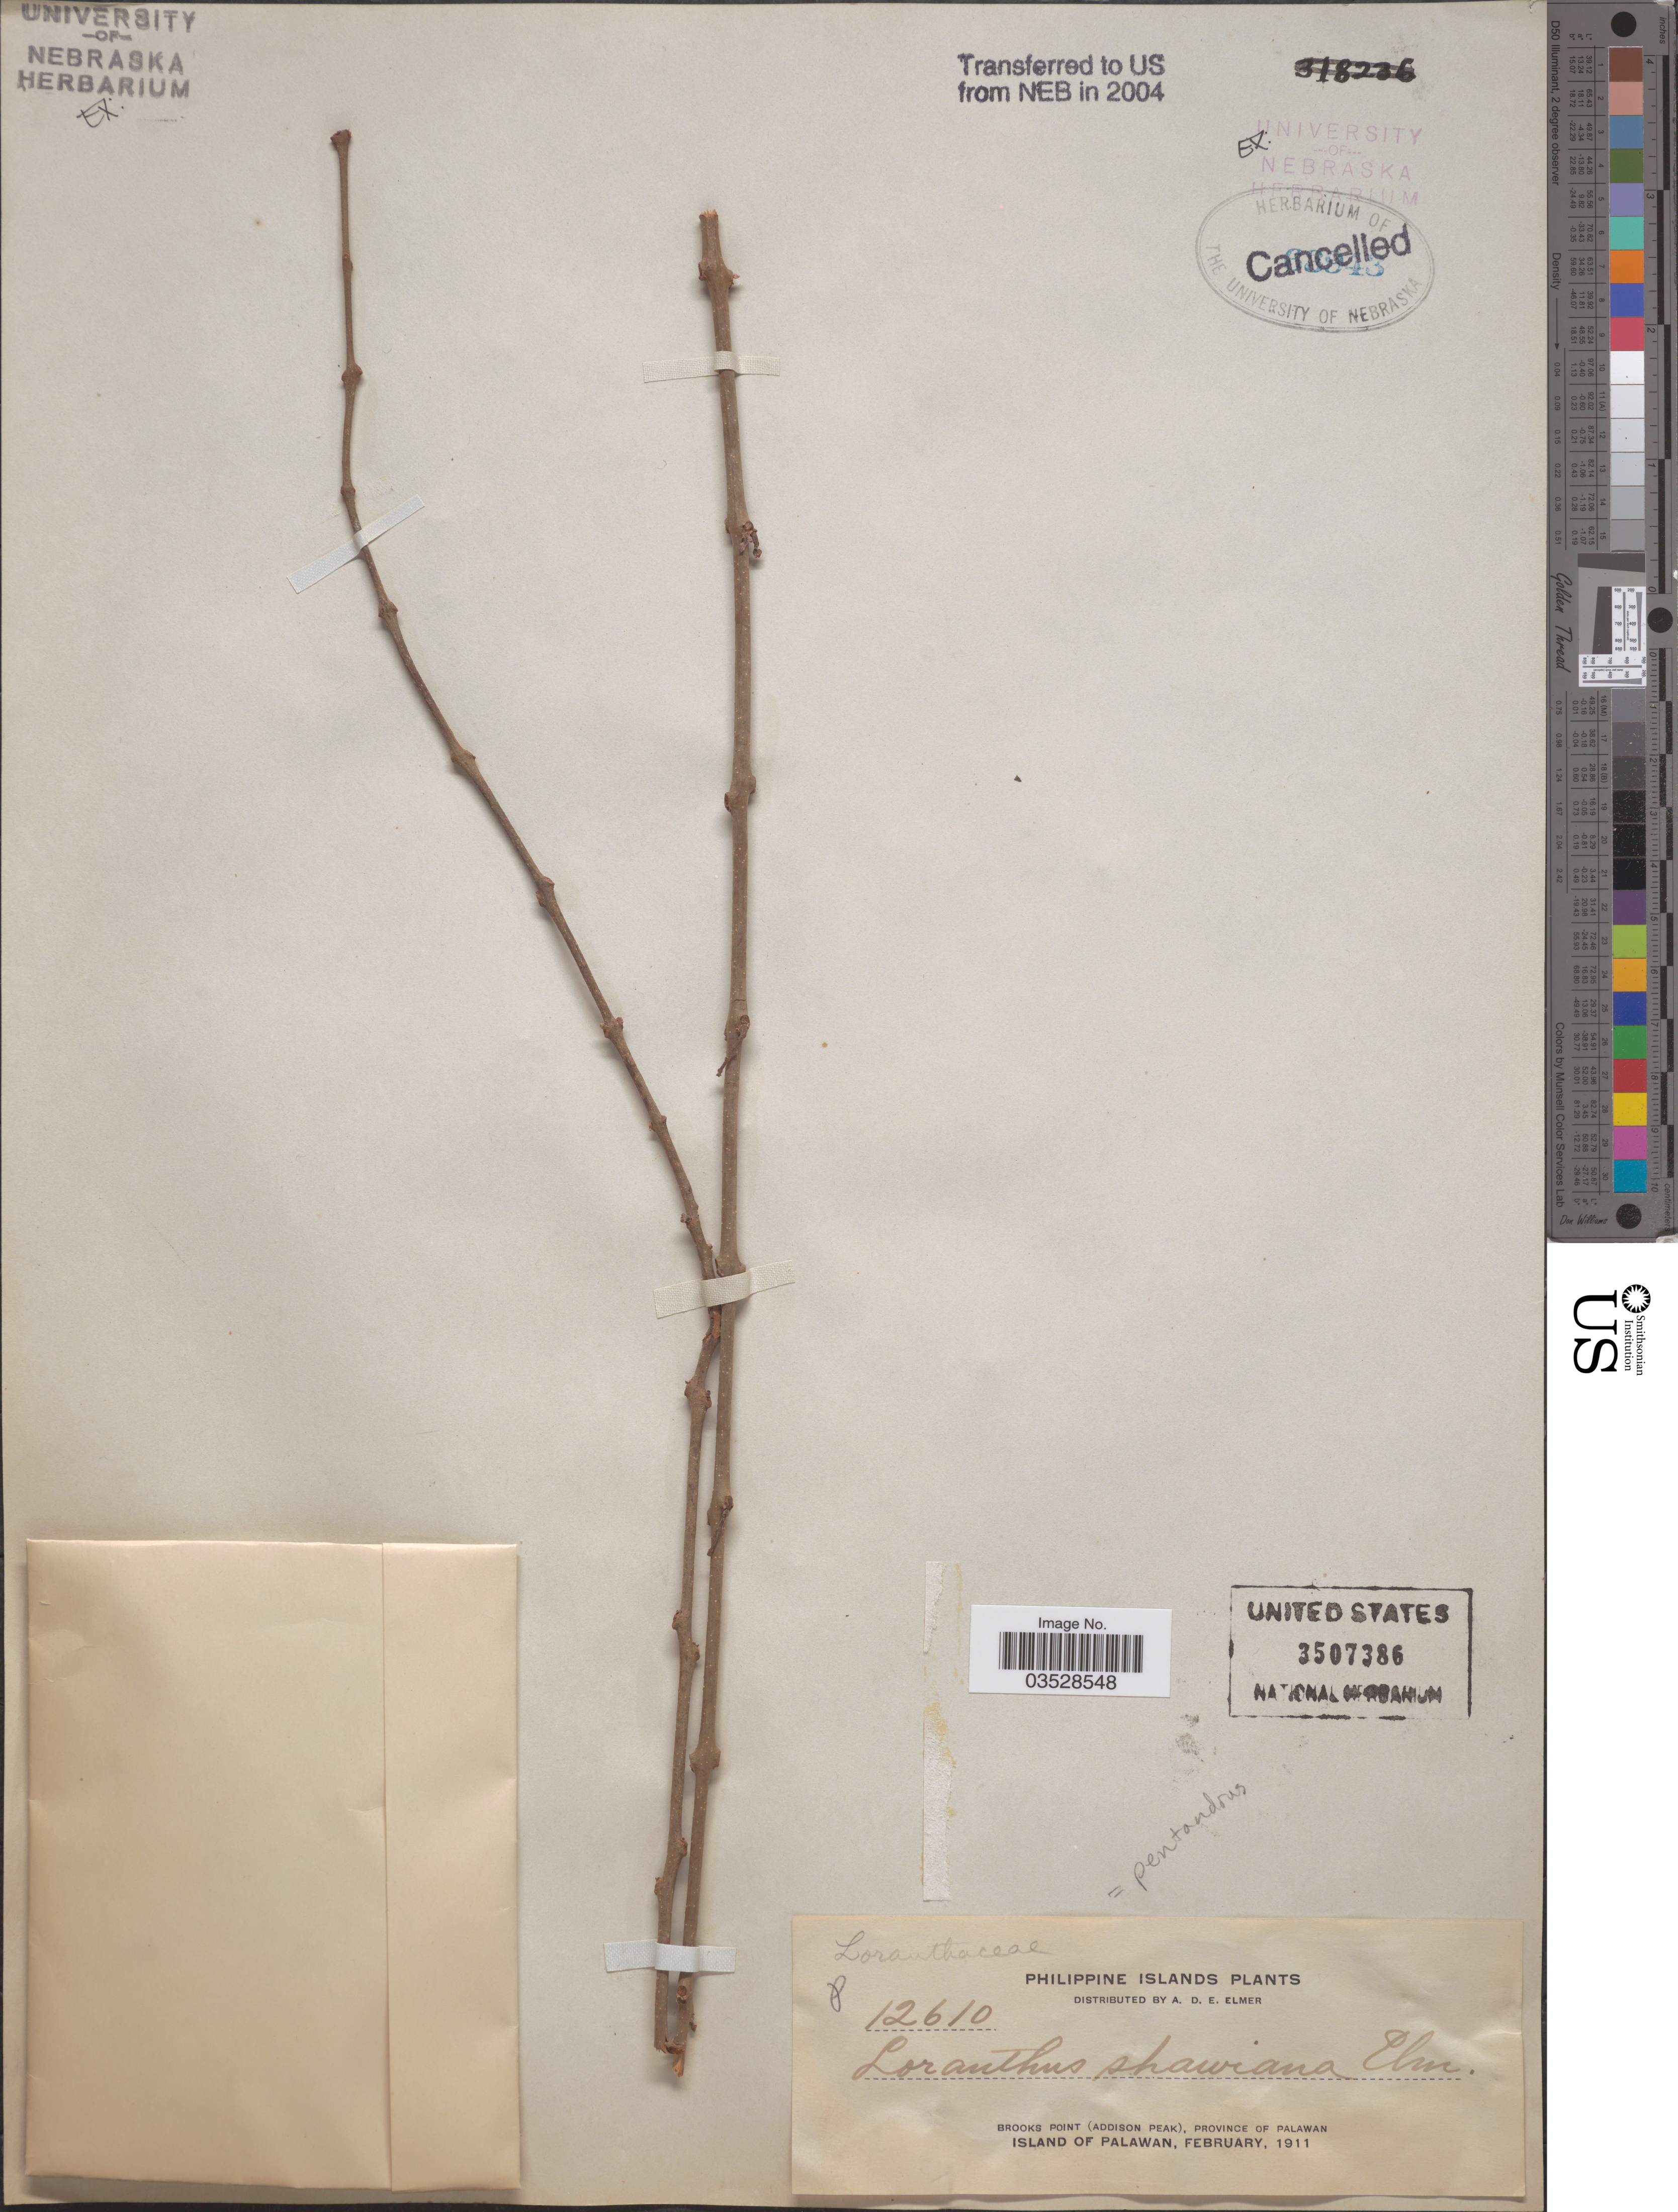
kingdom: Plantae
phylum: Tracheophyta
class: Magnoliopsida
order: Santalales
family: Loranthaceae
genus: Loranthus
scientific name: Loranthus pentandrus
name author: L.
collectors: A. D. E. Elmer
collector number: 12610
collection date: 1911-02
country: Philippines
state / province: Mimaropa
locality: Brooks Point (Addison Peak), Province of Palawan. Island of Palawan.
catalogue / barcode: US 3507386